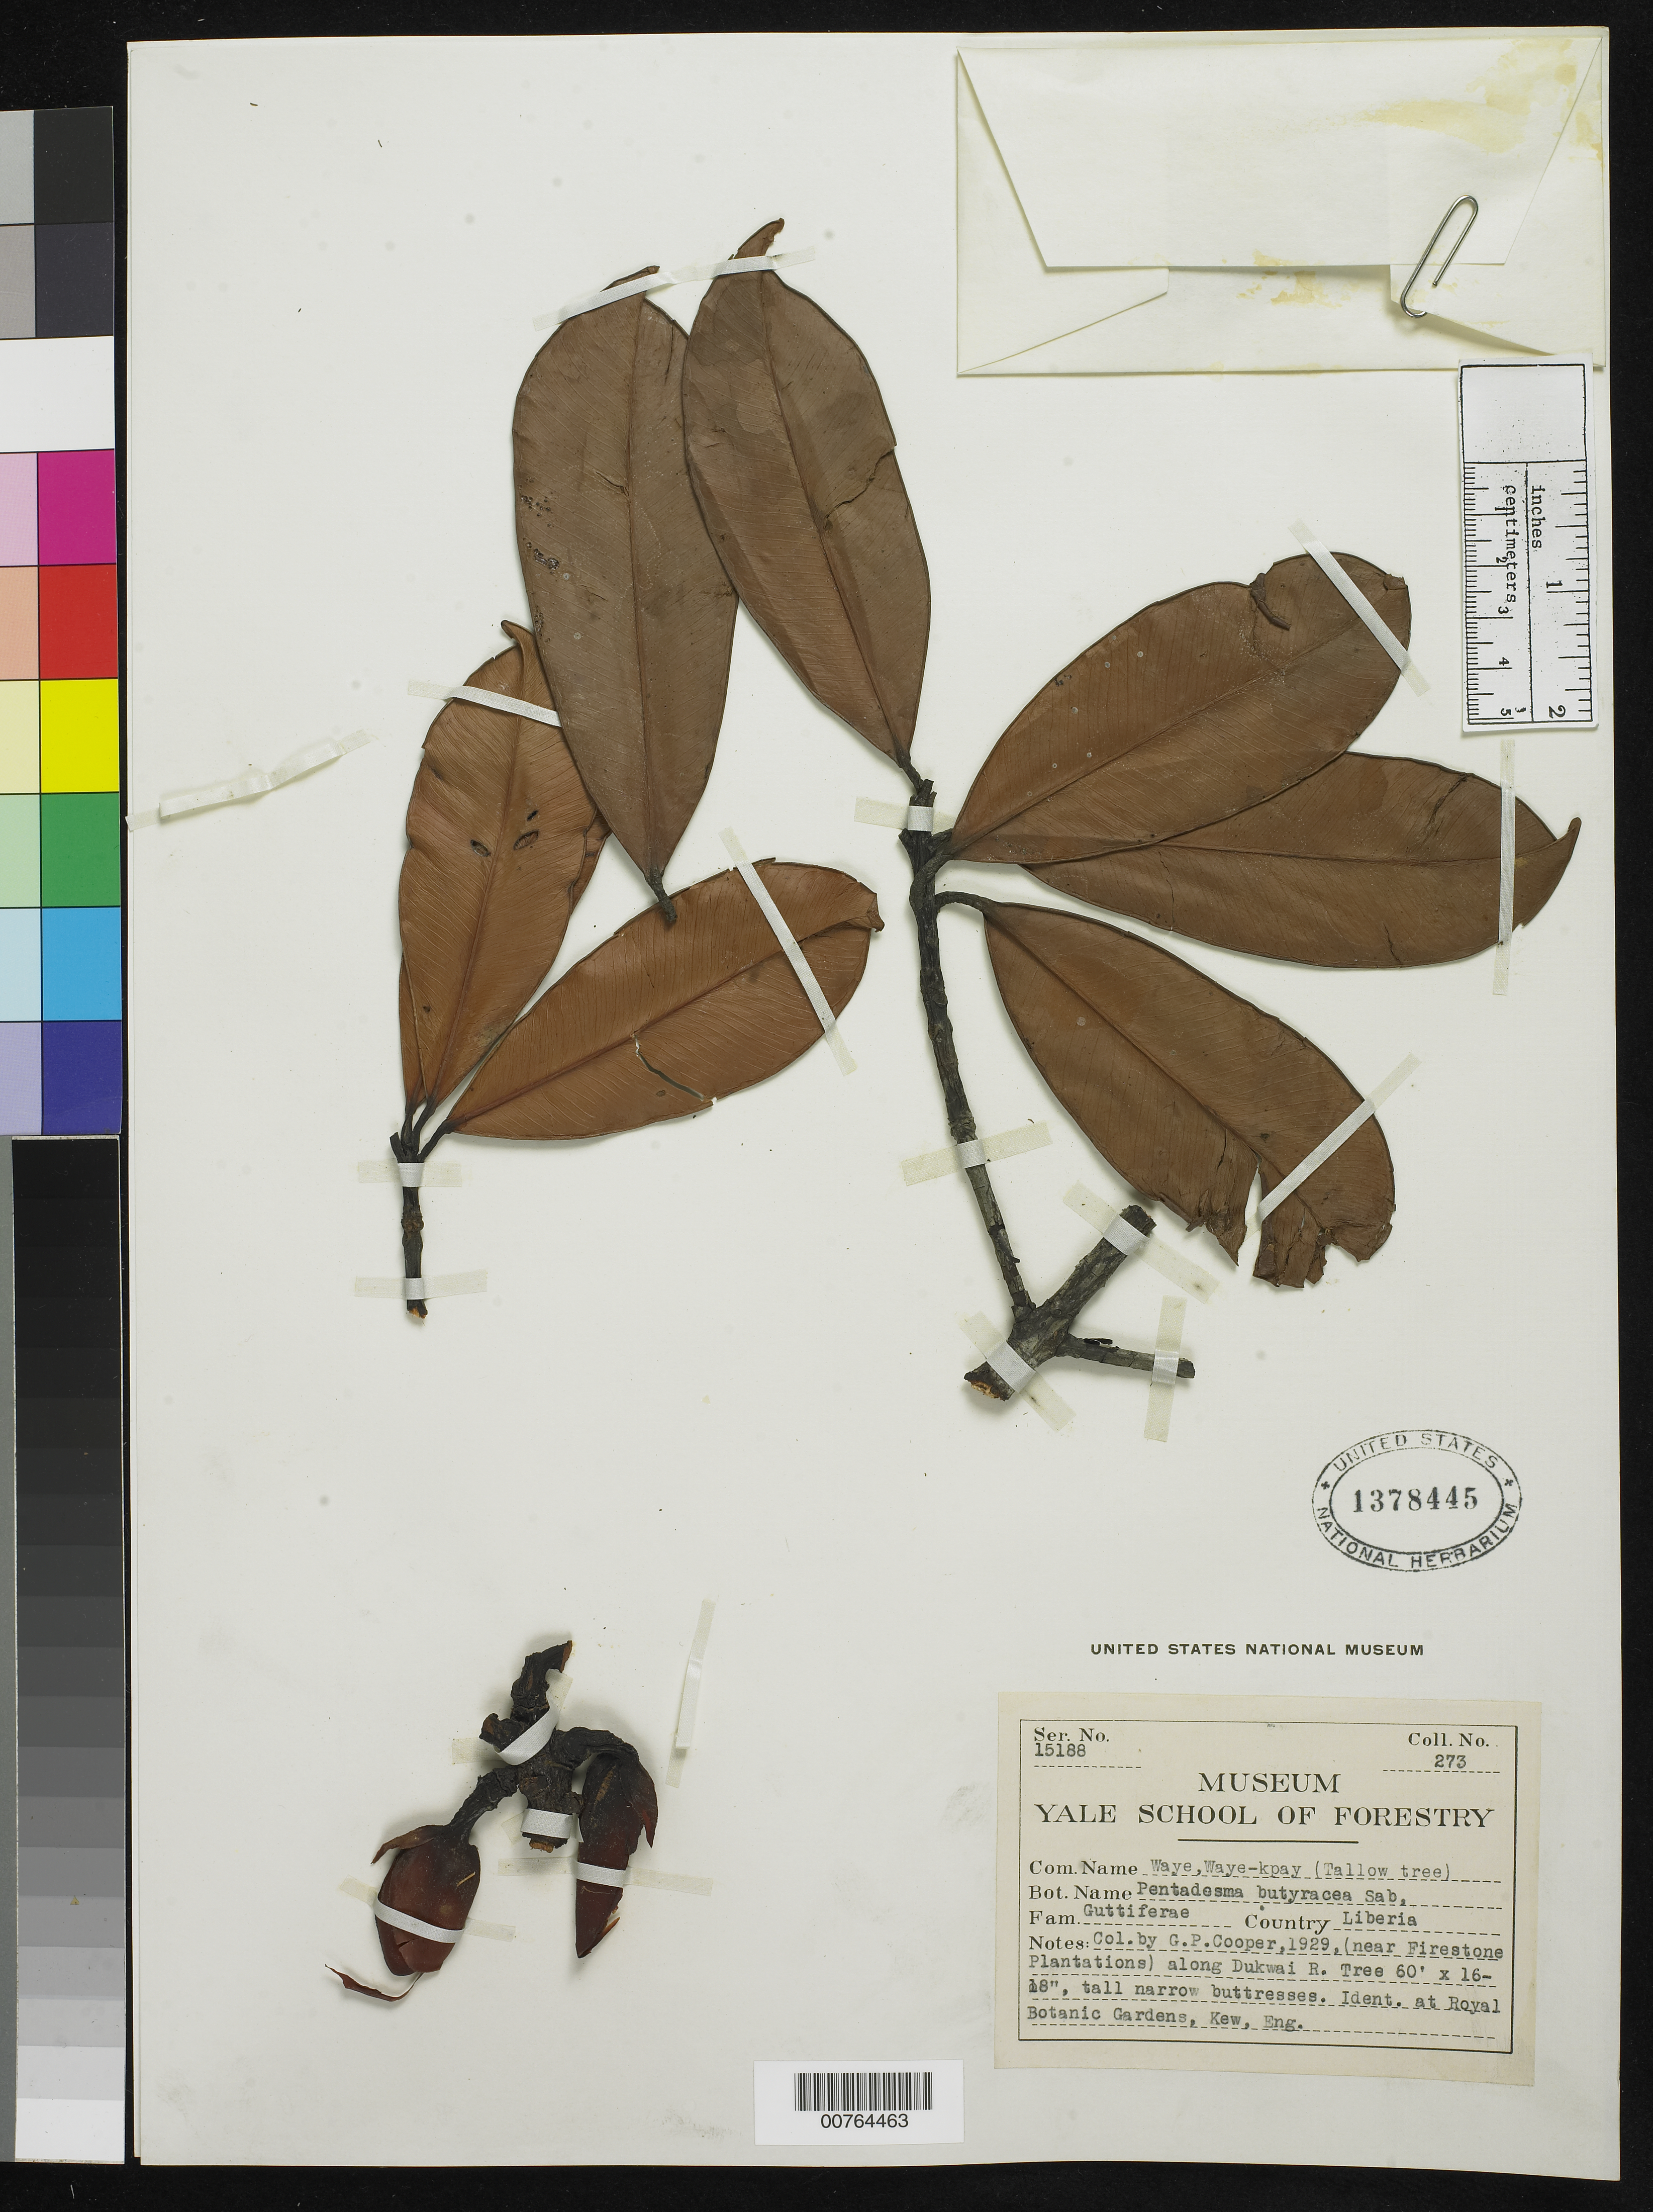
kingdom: Plantae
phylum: Tracheophyta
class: Magnoliopsida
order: Malpighiales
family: Clusiaceae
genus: Pentadesma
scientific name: Pentadesma butyracea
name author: Sabine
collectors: G. Cooper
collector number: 273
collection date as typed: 1929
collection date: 1929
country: Liberia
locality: (near Firestone Plantations) along Dukwai R.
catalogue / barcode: US 1378445